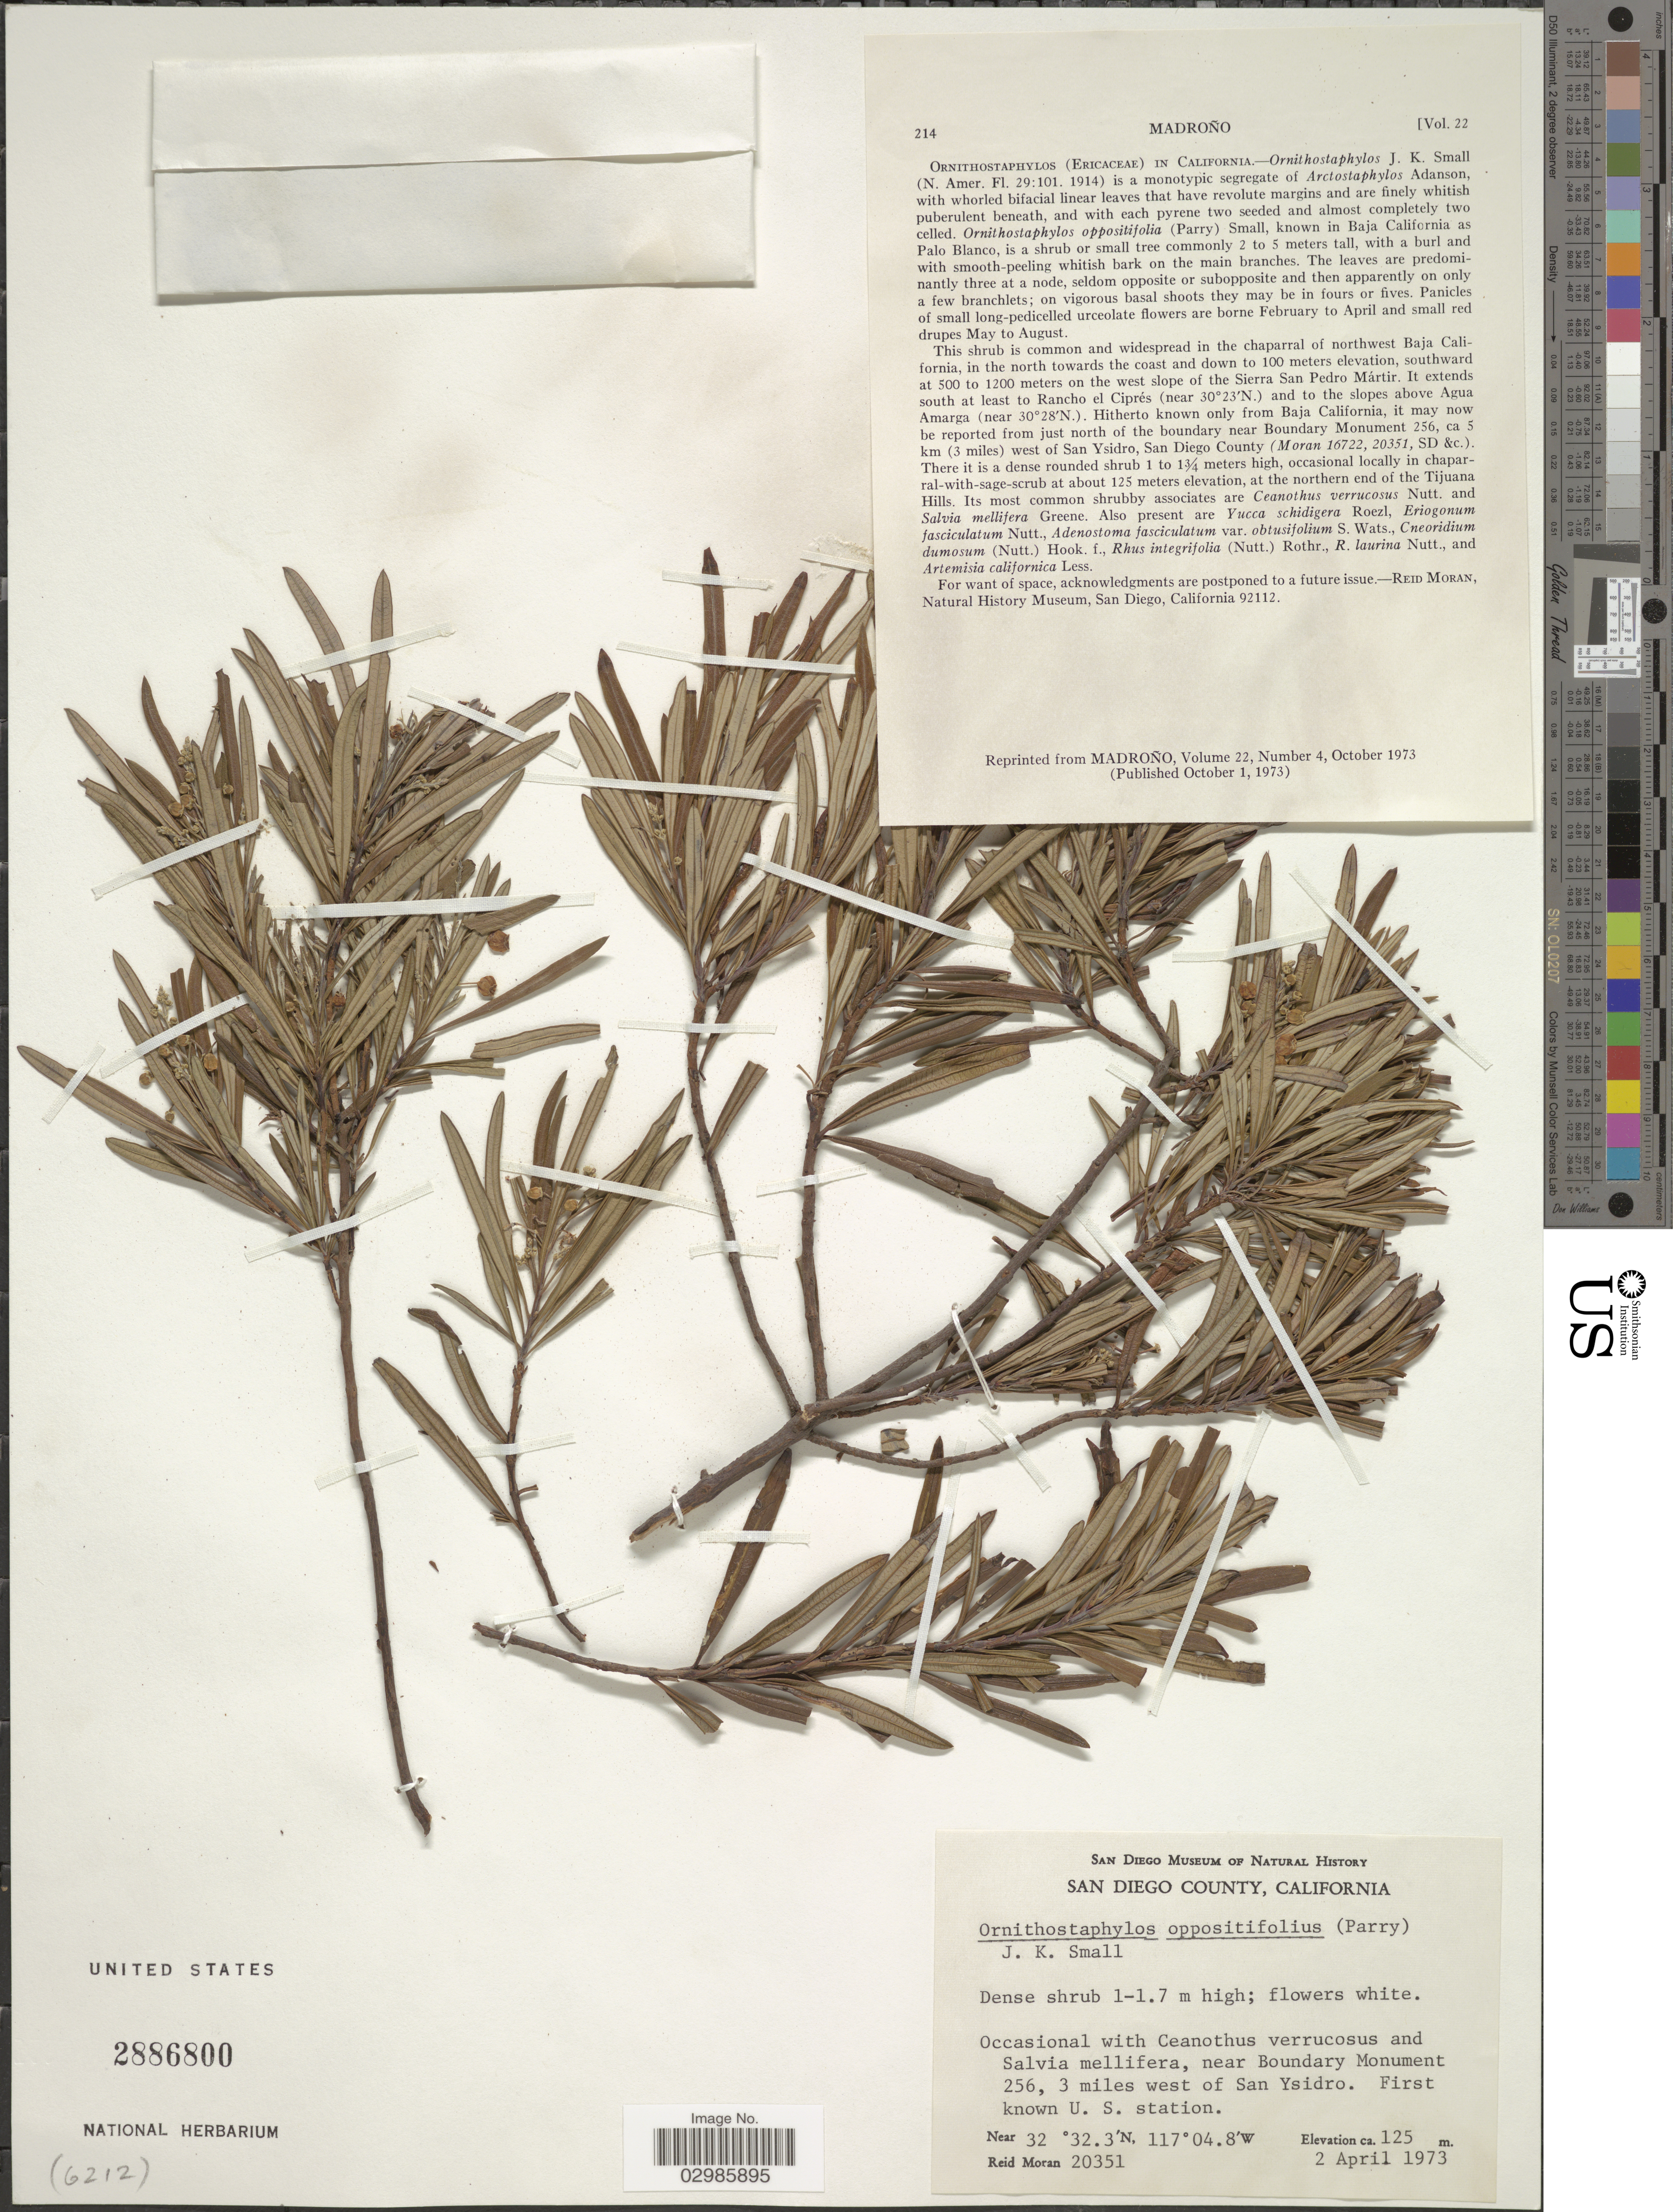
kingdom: Plantae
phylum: Tracheophyta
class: Magnoliopsida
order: Ericales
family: Ericaceae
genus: Ornithostaphylos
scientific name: Ornithostaphylos oppositifolia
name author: (Parry) Small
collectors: R. V. Moran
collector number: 20351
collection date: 1973-04-02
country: United States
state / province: California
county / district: San Diego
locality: San Diego County. Near Boundary Monument 256, 3 miles west of San Ysidro. First known U.S. station.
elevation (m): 125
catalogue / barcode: US 2886800